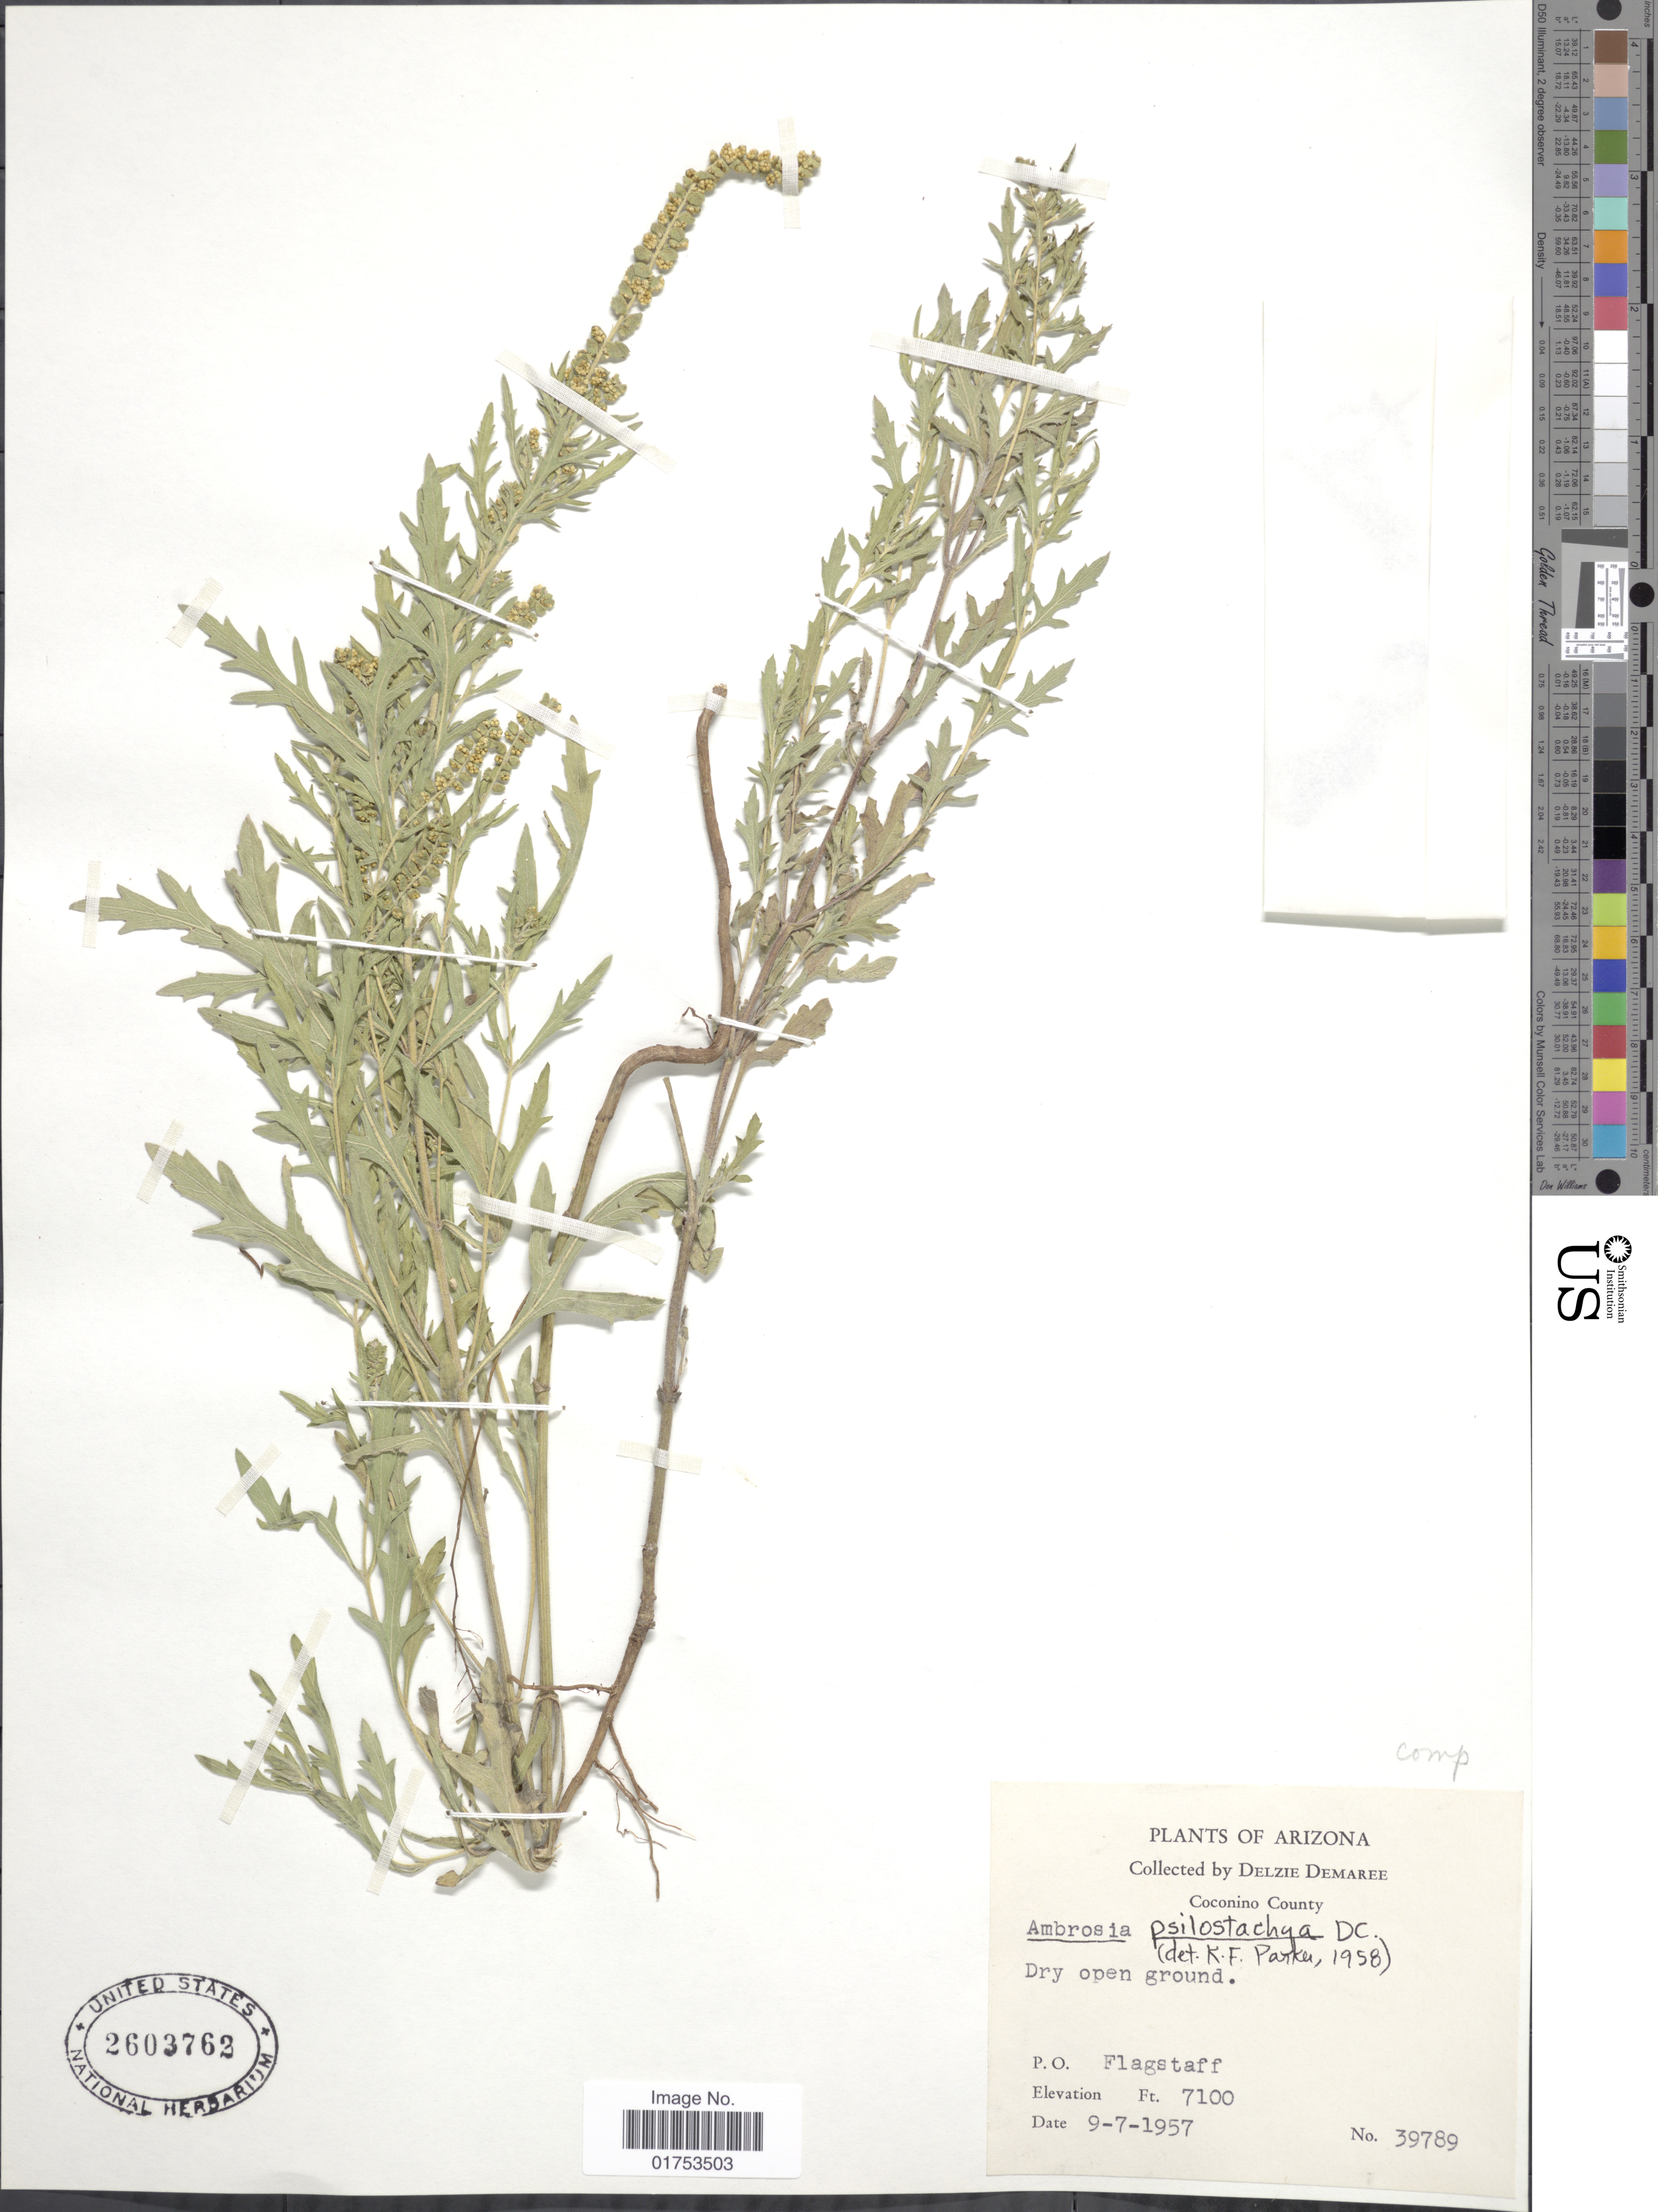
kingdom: Plantae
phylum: Tracheophyta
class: Magnoliopsida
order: Asterales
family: Asteraceae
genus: Ambrosia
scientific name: Ambrosia psilostachya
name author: DC.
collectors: D. Demaree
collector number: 39789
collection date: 1957-09-07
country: United States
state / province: Arizona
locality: Coconino County, Flagstaff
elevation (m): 2164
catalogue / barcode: US 2603762